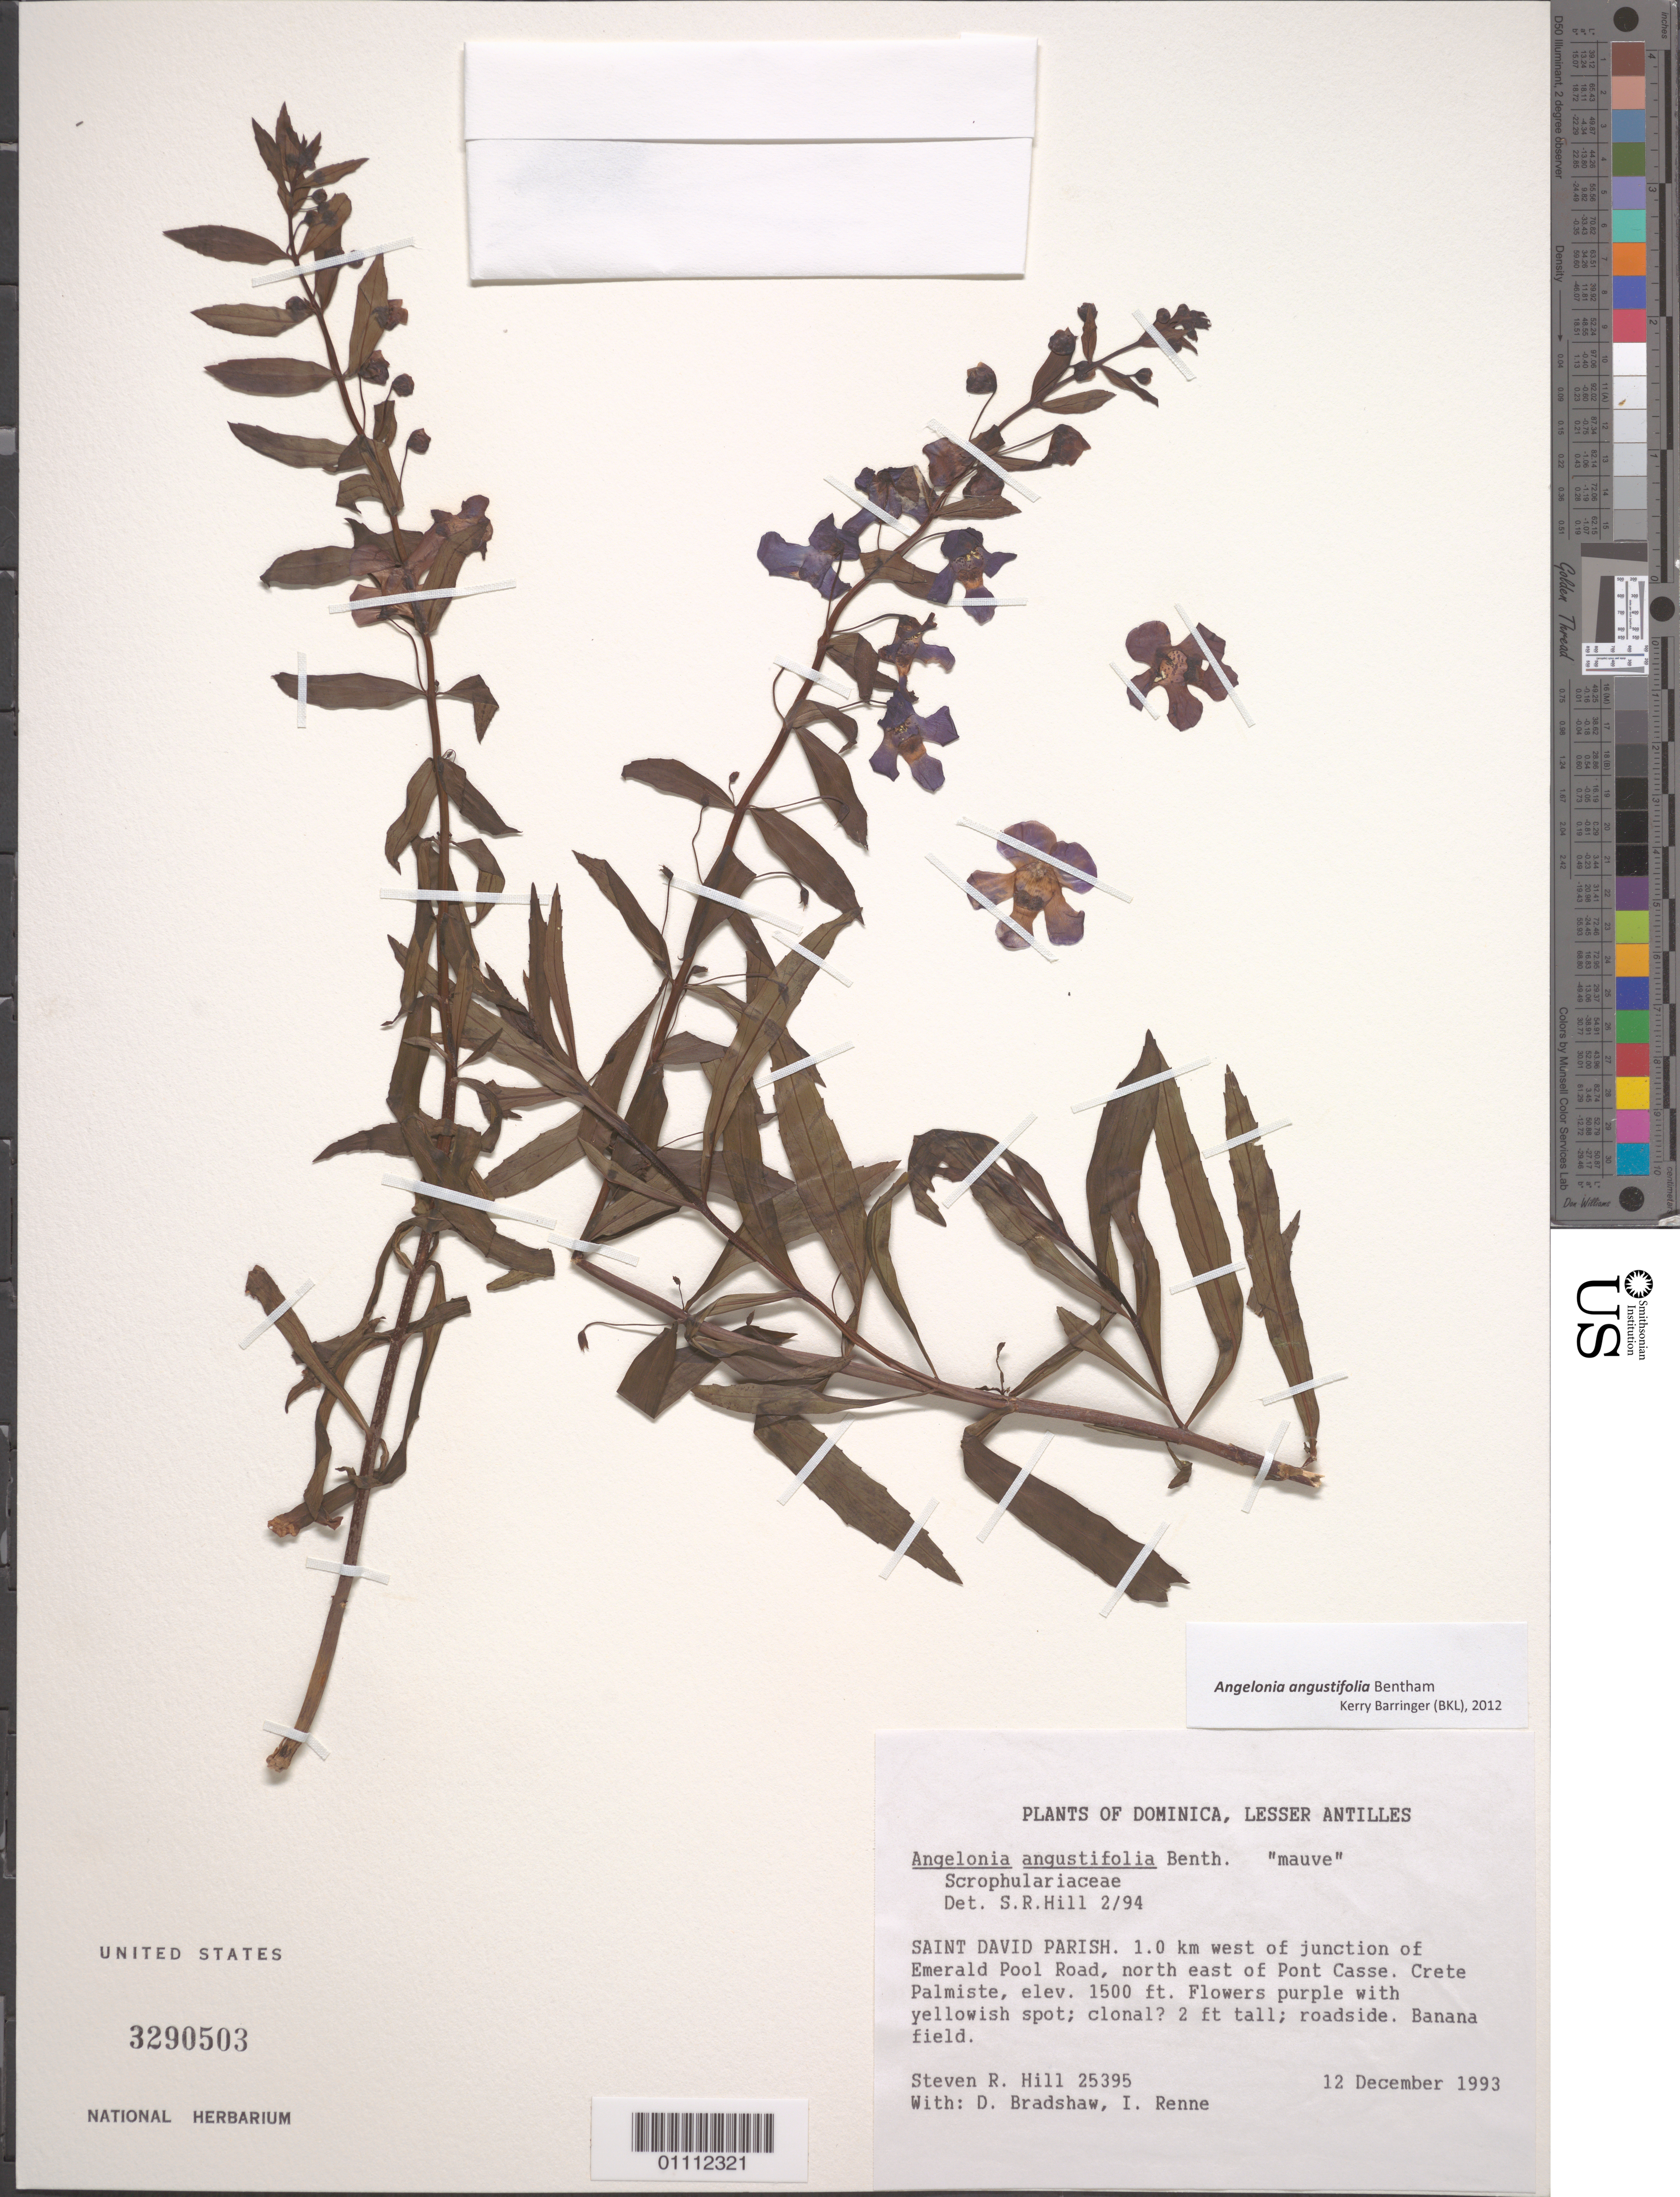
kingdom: Plantae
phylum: Tracheophyta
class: Magnoliopsida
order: Lamiales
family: Plantaginaceae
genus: Angelonia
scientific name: Angelonia angustifolia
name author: Benth.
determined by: Barringer, K.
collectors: S. R. Hill, D. Bradshaw & I. Renne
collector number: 25395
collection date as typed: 12 Dec 1993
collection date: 1993-12-12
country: Dominica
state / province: St. David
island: Dominica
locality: Crete Palmiste, 1 km W of junction of Emerald Pool Road, NE of Pont Casse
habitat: Roadside, banana field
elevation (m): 457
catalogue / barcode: US 3290503